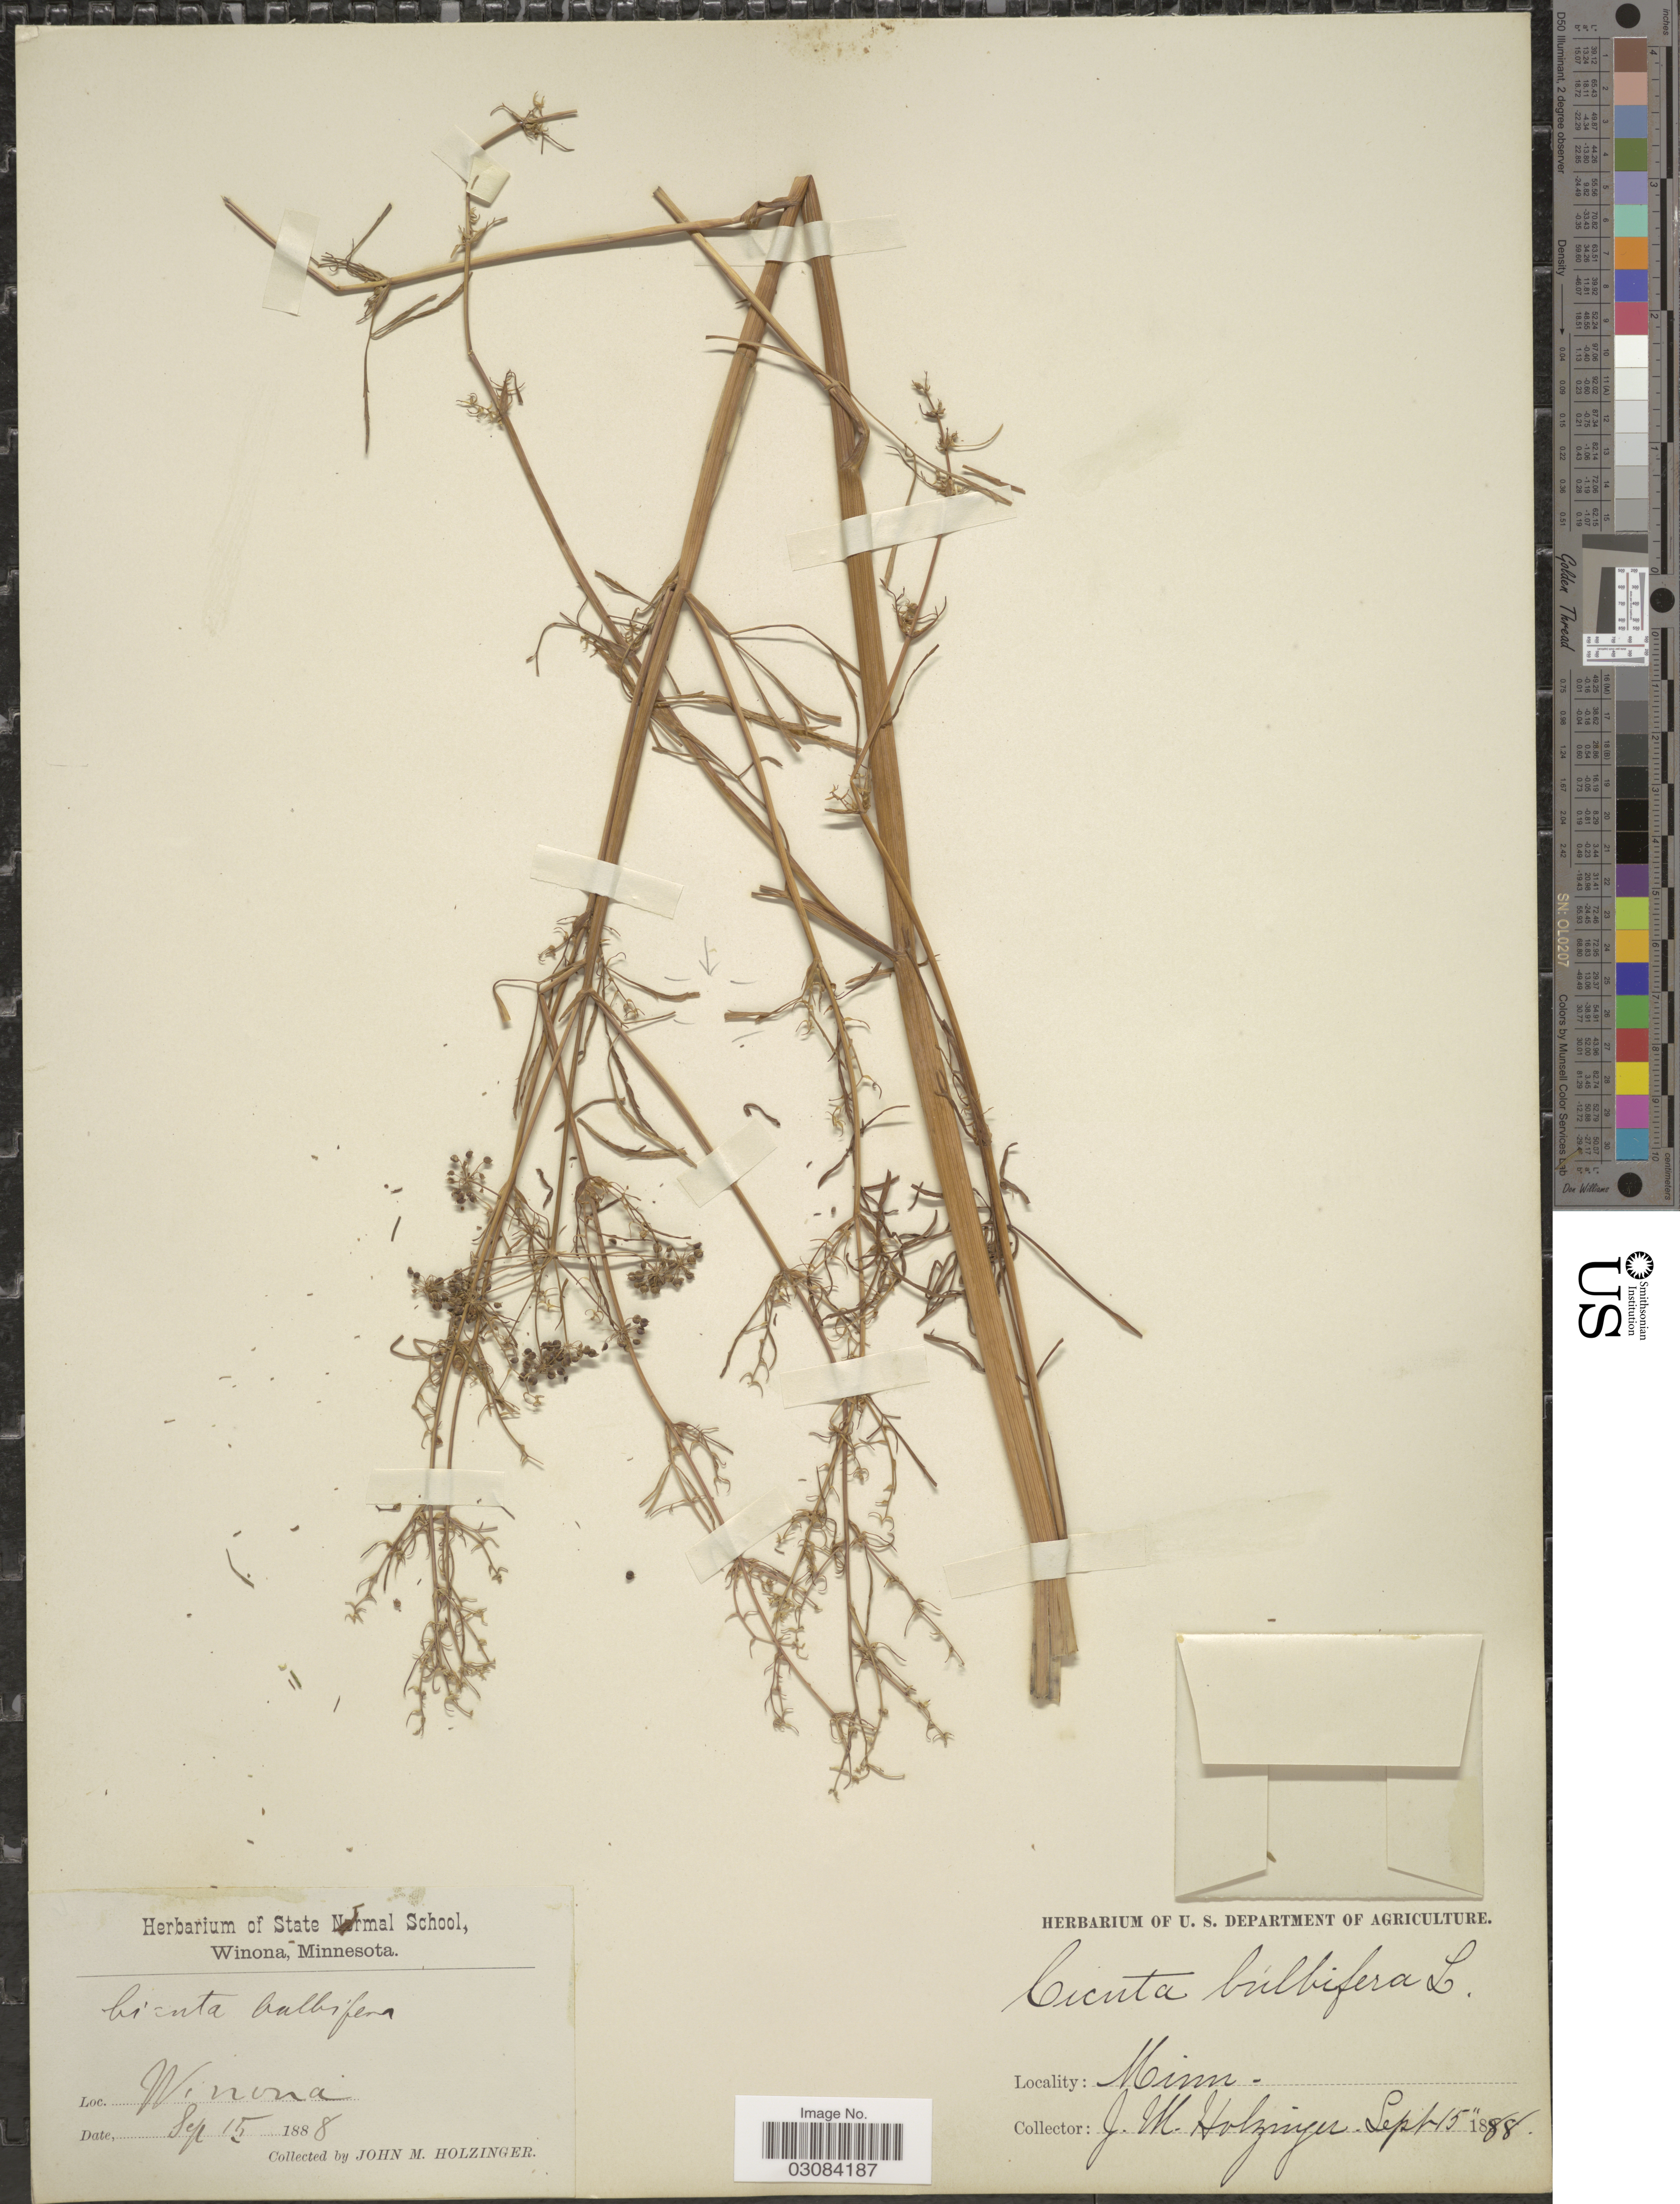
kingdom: Plantae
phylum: Tracheophyta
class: Magnoliopsida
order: Apiales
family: Apiaceae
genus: Cicuta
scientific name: Cicuta bulbifera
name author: L.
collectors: J. M. Holzinger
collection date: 1888-09-15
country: United States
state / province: Minnesota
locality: Winona.